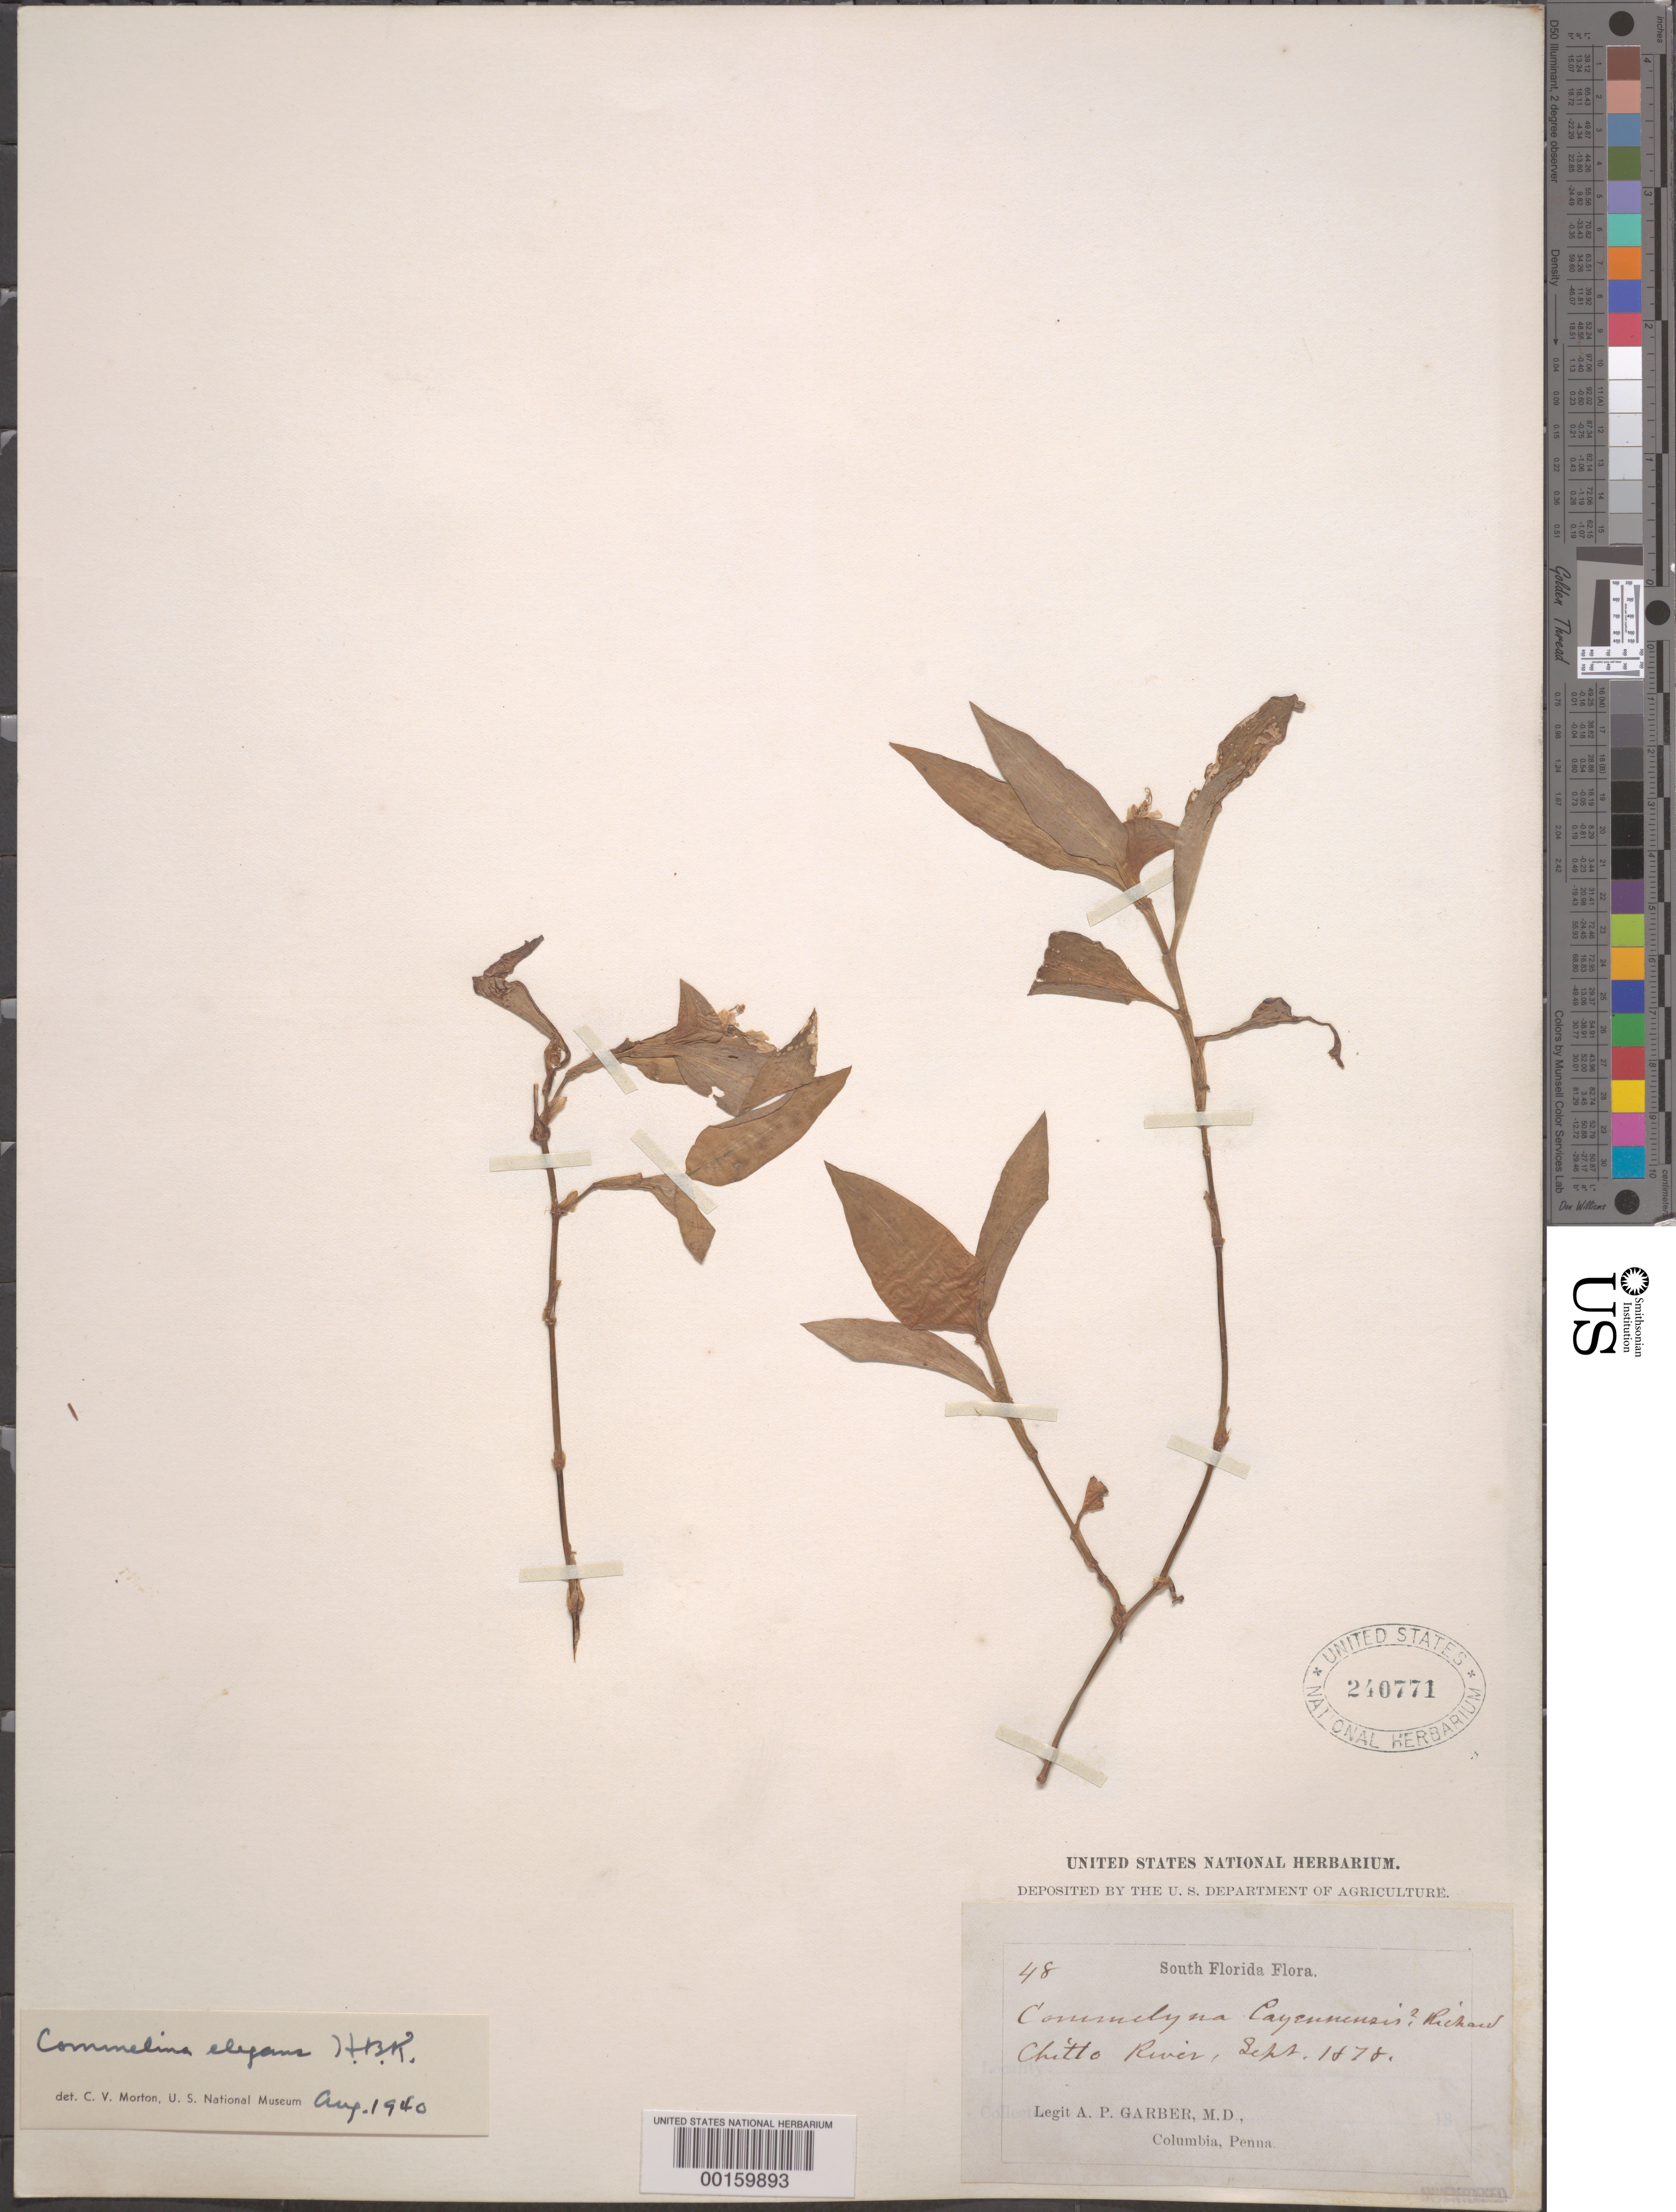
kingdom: Plantae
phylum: Tracheophyta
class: Liliopsida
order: Commelinales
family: Commelinaceae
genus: Commelina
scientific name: Commelina erecta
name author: L.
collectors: A. P. Garber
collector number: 48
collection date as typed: Sep 1878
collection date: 1878-09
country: United States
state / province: Florida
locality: Chitto river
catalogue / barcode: US 240771